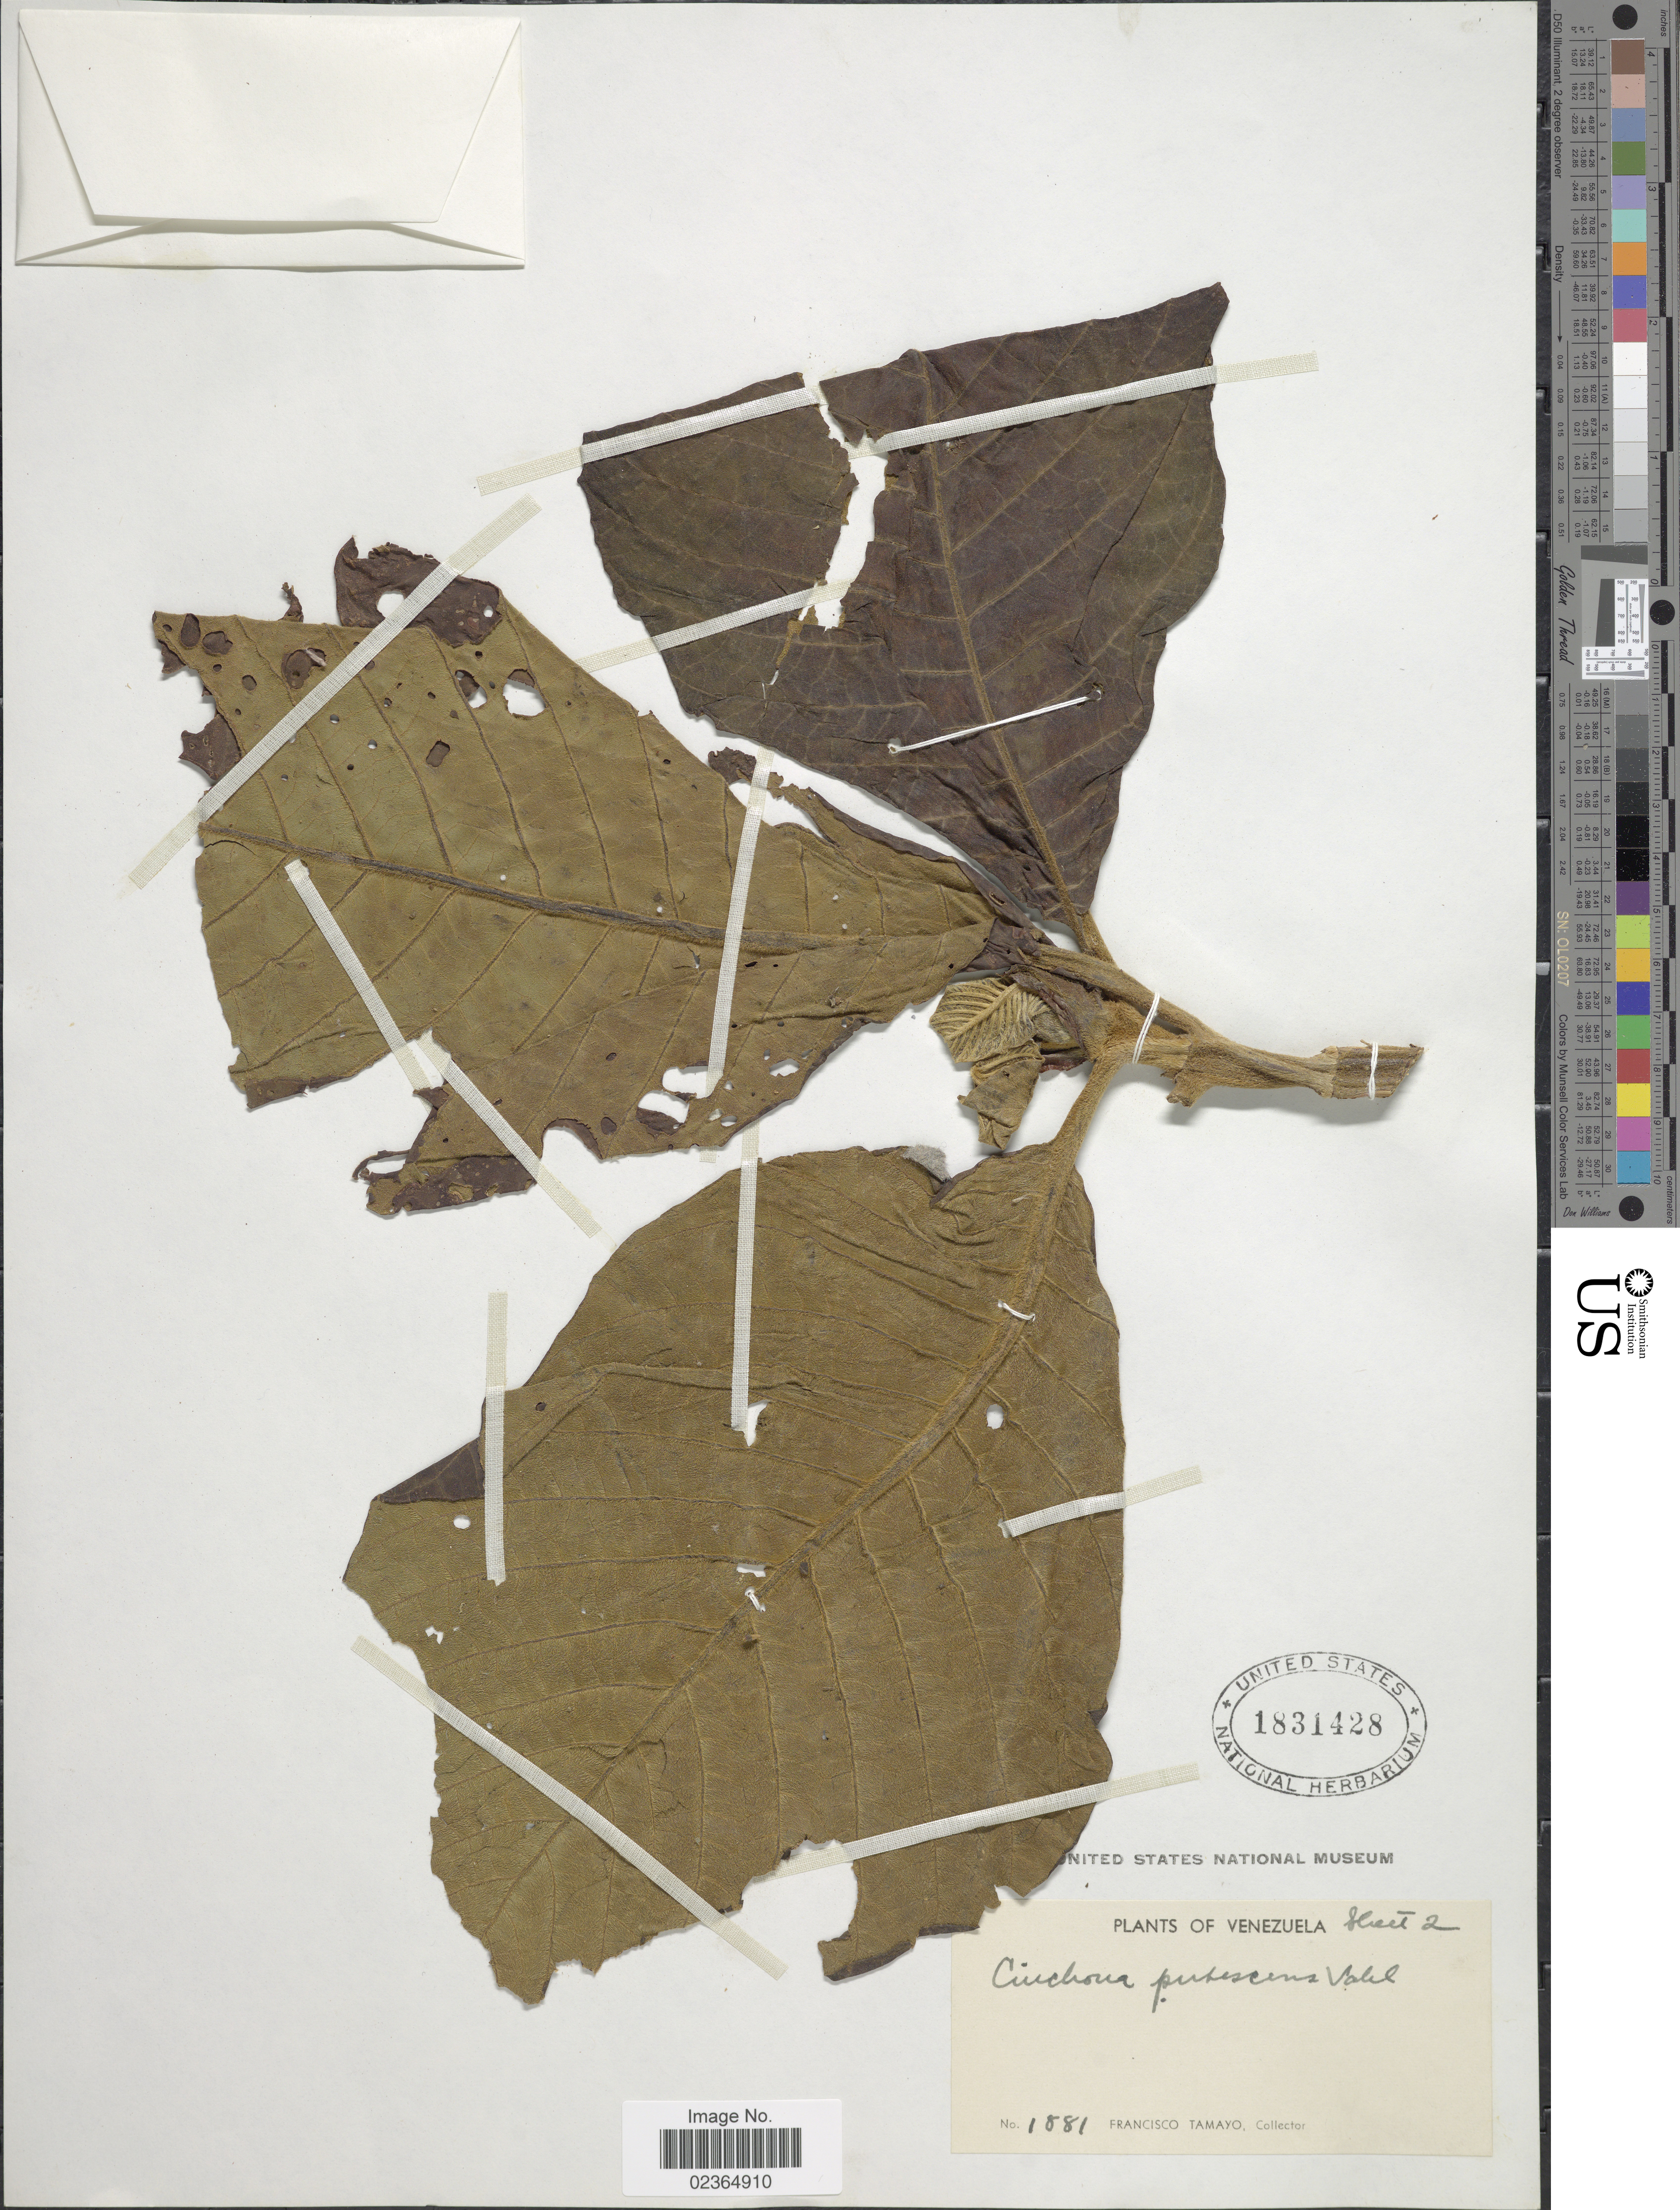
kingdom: Plantae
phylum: Tracheophyta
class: Magnoliopsida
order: Gentianales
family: Rubiaceae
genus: Cinchona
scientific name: Cinchona pubescens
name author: Vahl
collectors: F. Tamayo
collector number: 1881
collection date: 1941-08-28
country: Venezuela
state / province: Trujillo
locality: La Cristalina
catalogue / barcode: US 1831428